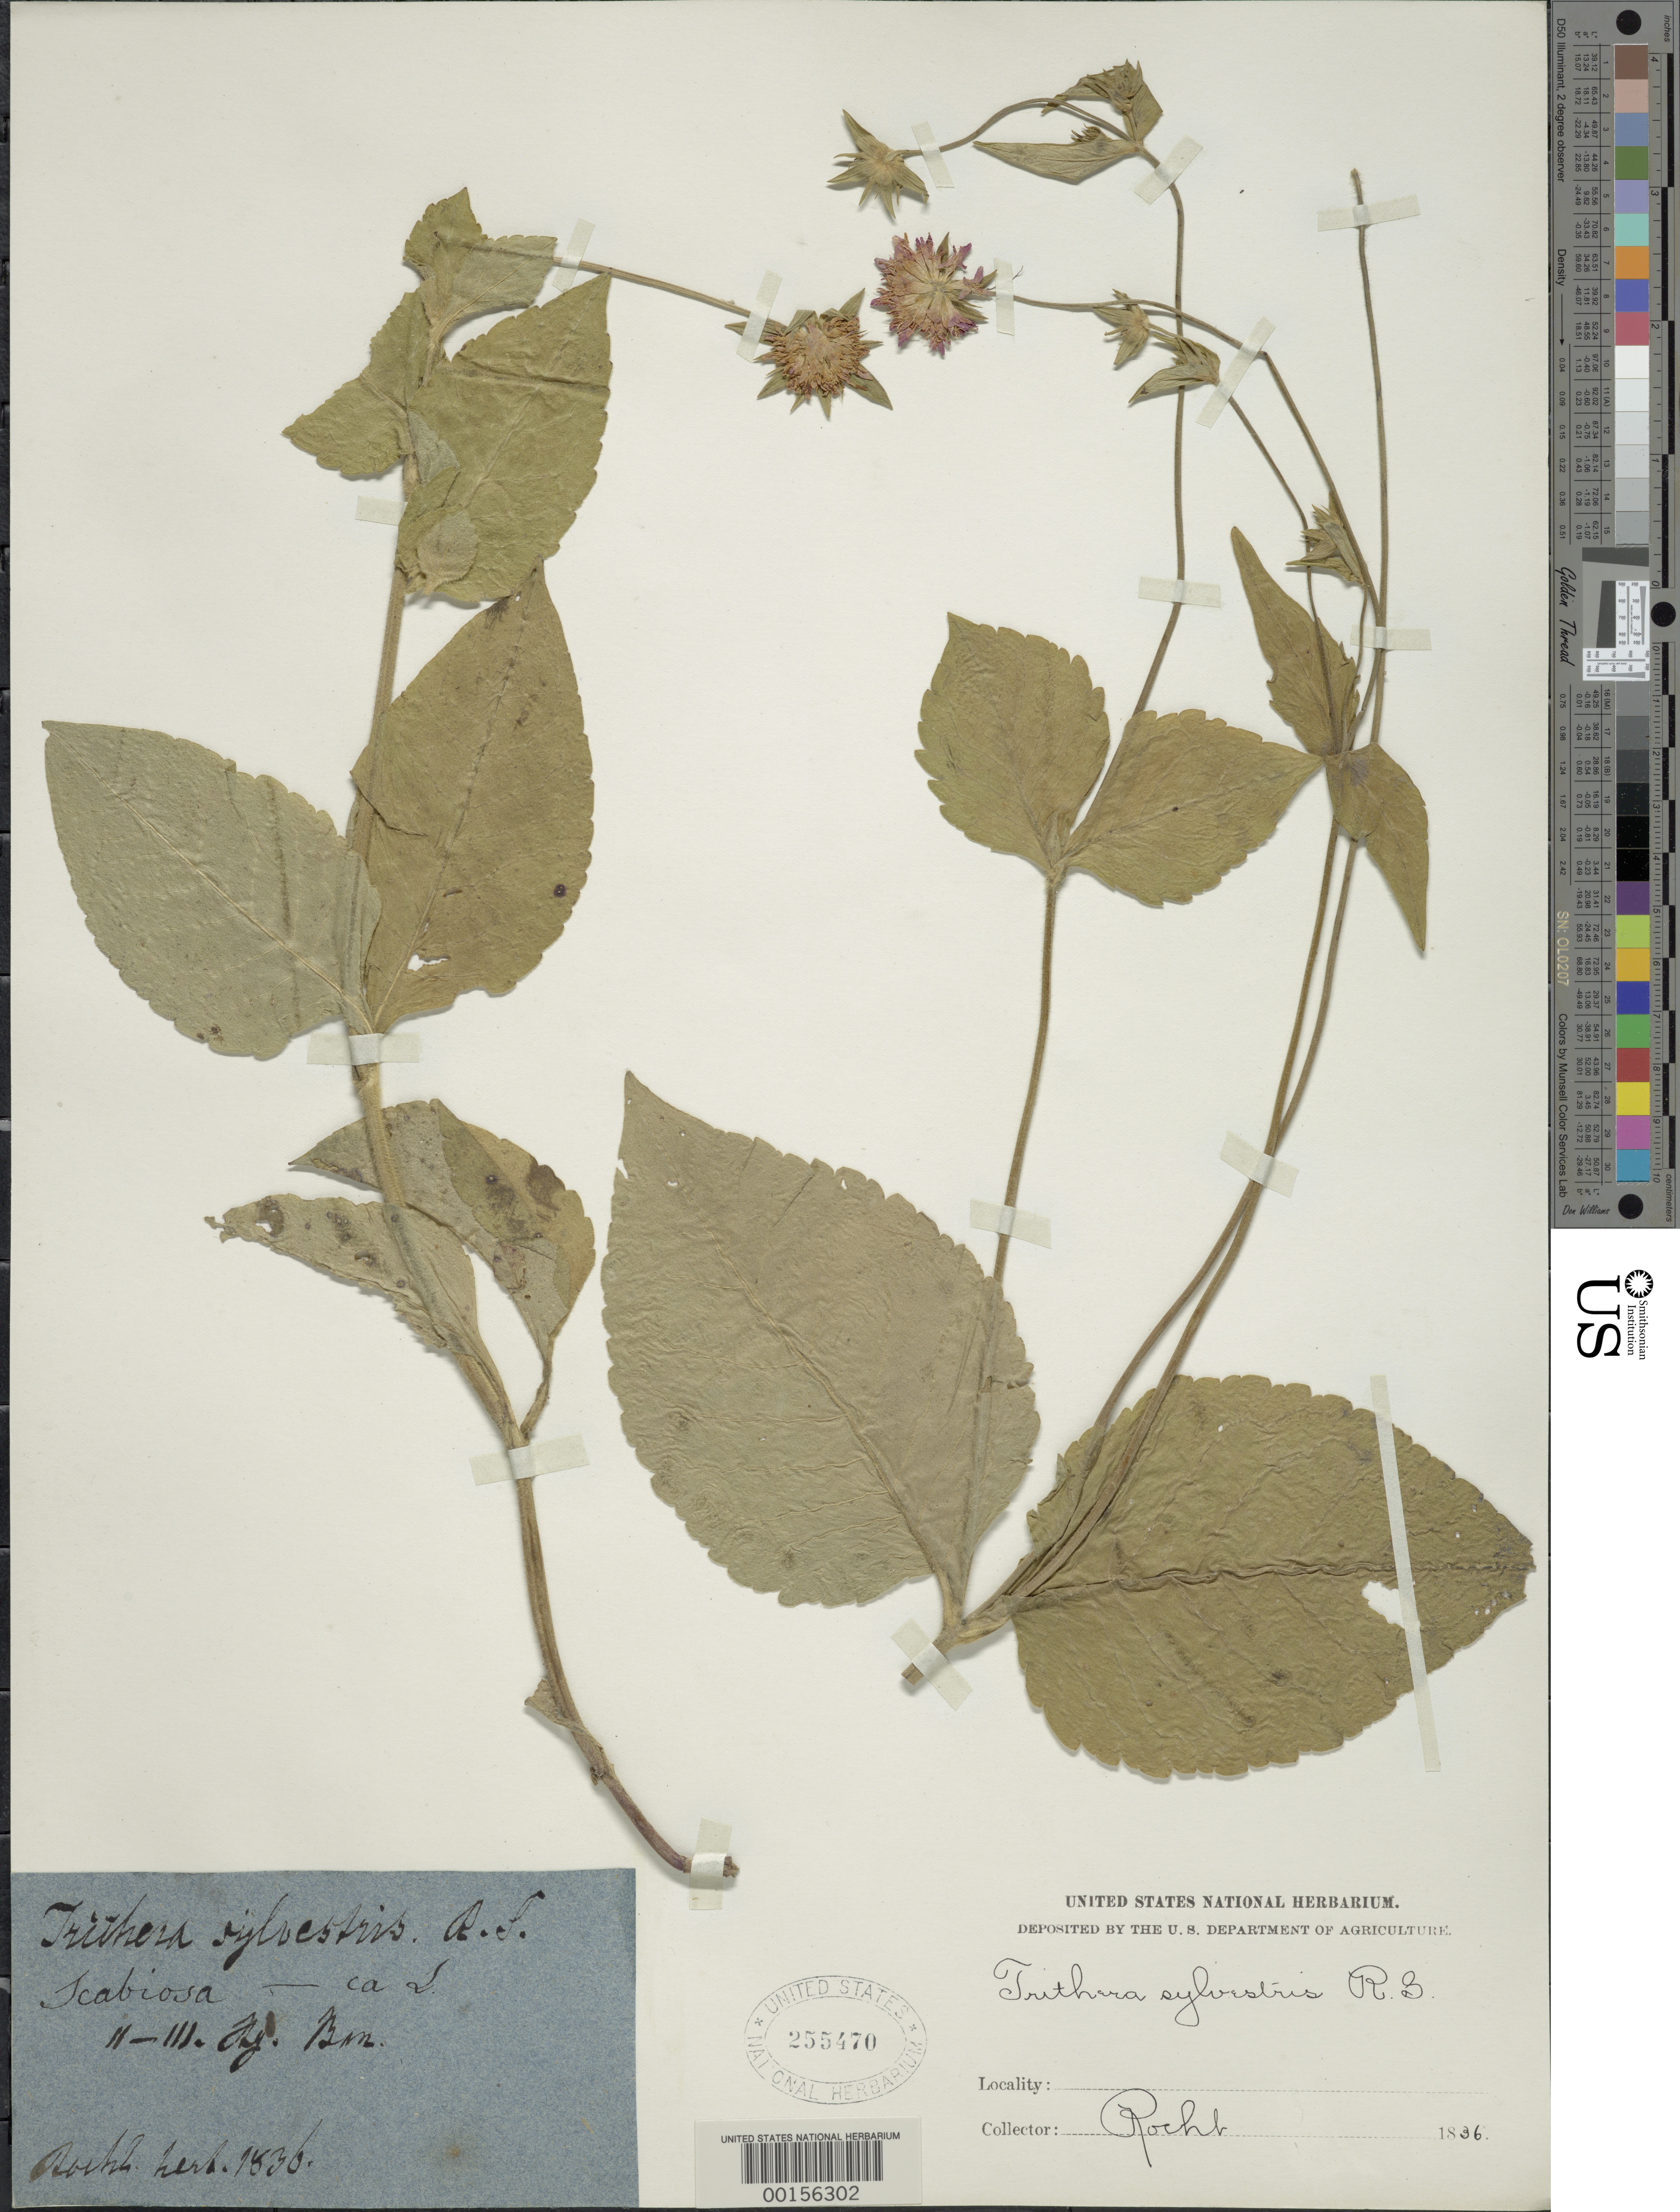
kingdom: Plantae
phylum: Tracheophyta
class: Magnoliopsida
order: Dipsacales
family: Caprifoliaceae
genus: Knautia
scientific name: Knautia sylvatica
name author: Duby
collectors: -. Rocht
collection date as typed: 11 May 1836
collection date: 1836-05-11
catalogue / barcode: US 255470